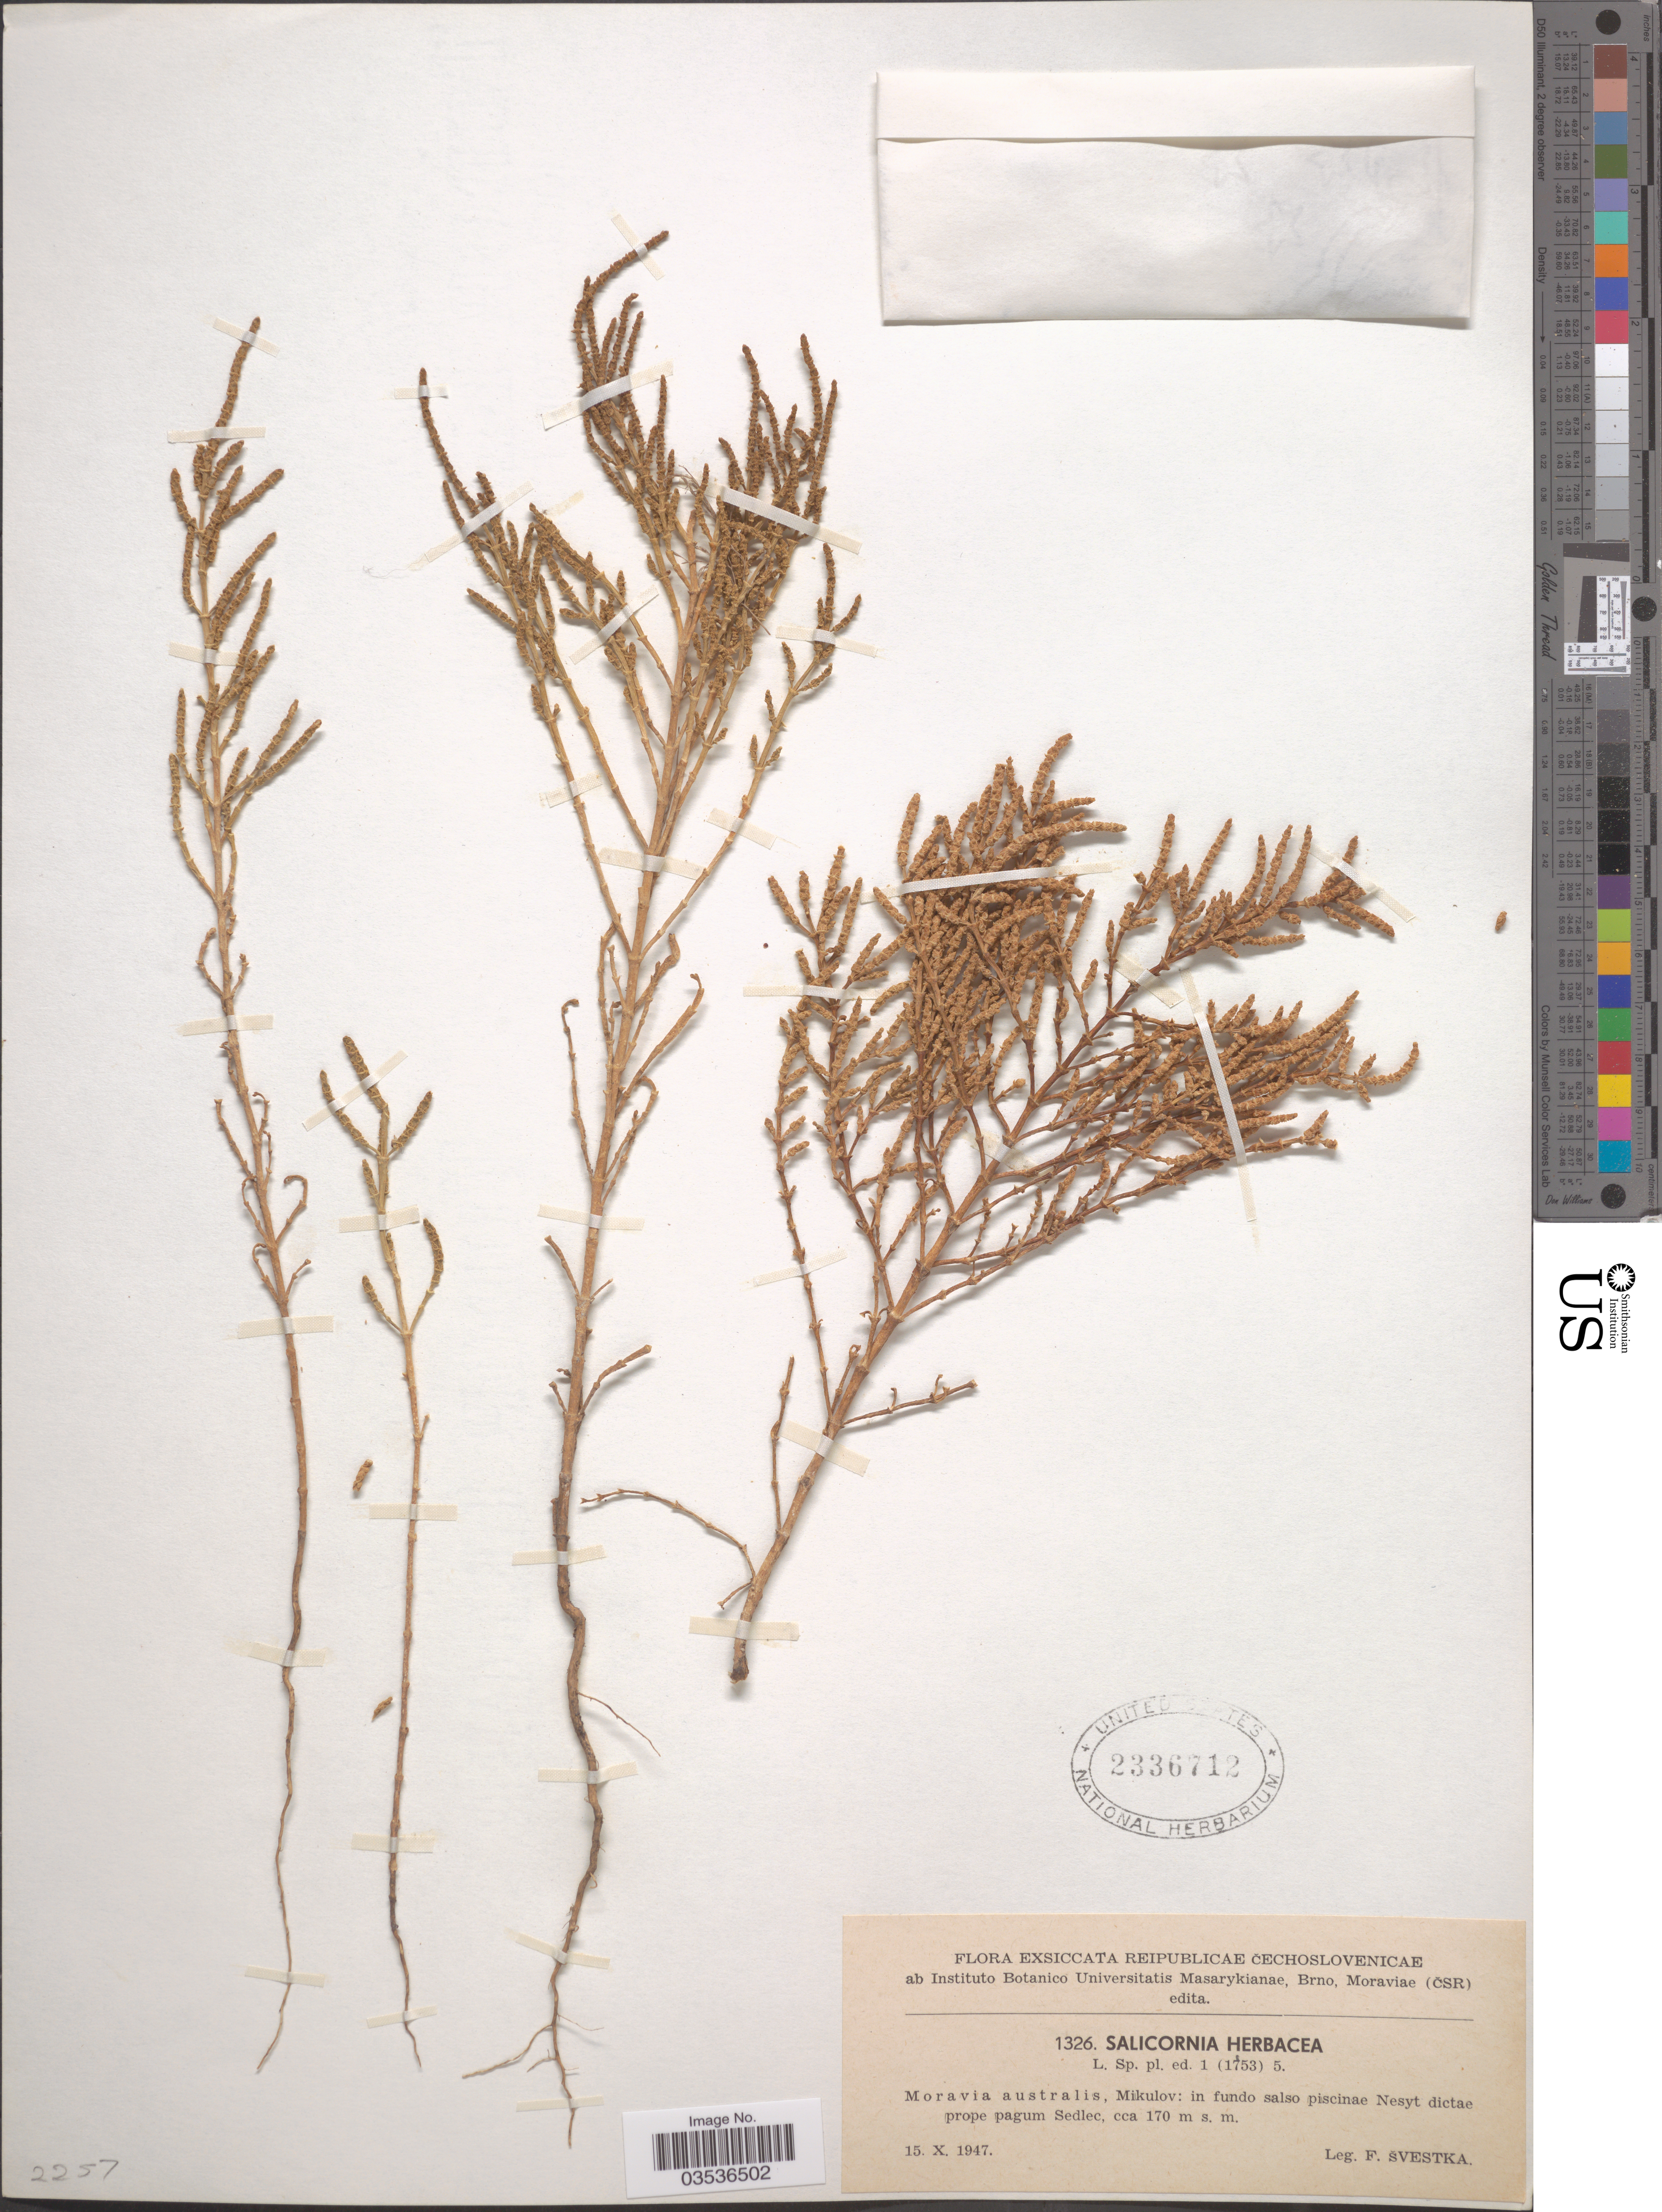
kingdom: Plantae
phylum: Tracheophyta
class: Magnoliopsida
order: Caryophyllales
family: Amaranthaceae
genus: Salicornia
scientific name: Salicornia herbacea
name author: L.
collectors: F. Svestka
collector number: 1326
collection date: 1947-10-15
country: Czechia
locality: Reipublicae Čechoslovenicae. Moravia australis, Mikulov: in fundo salso piscinae Nesyt dictae prope pagum Sedlec.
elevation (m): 170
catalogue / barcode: US 2336712